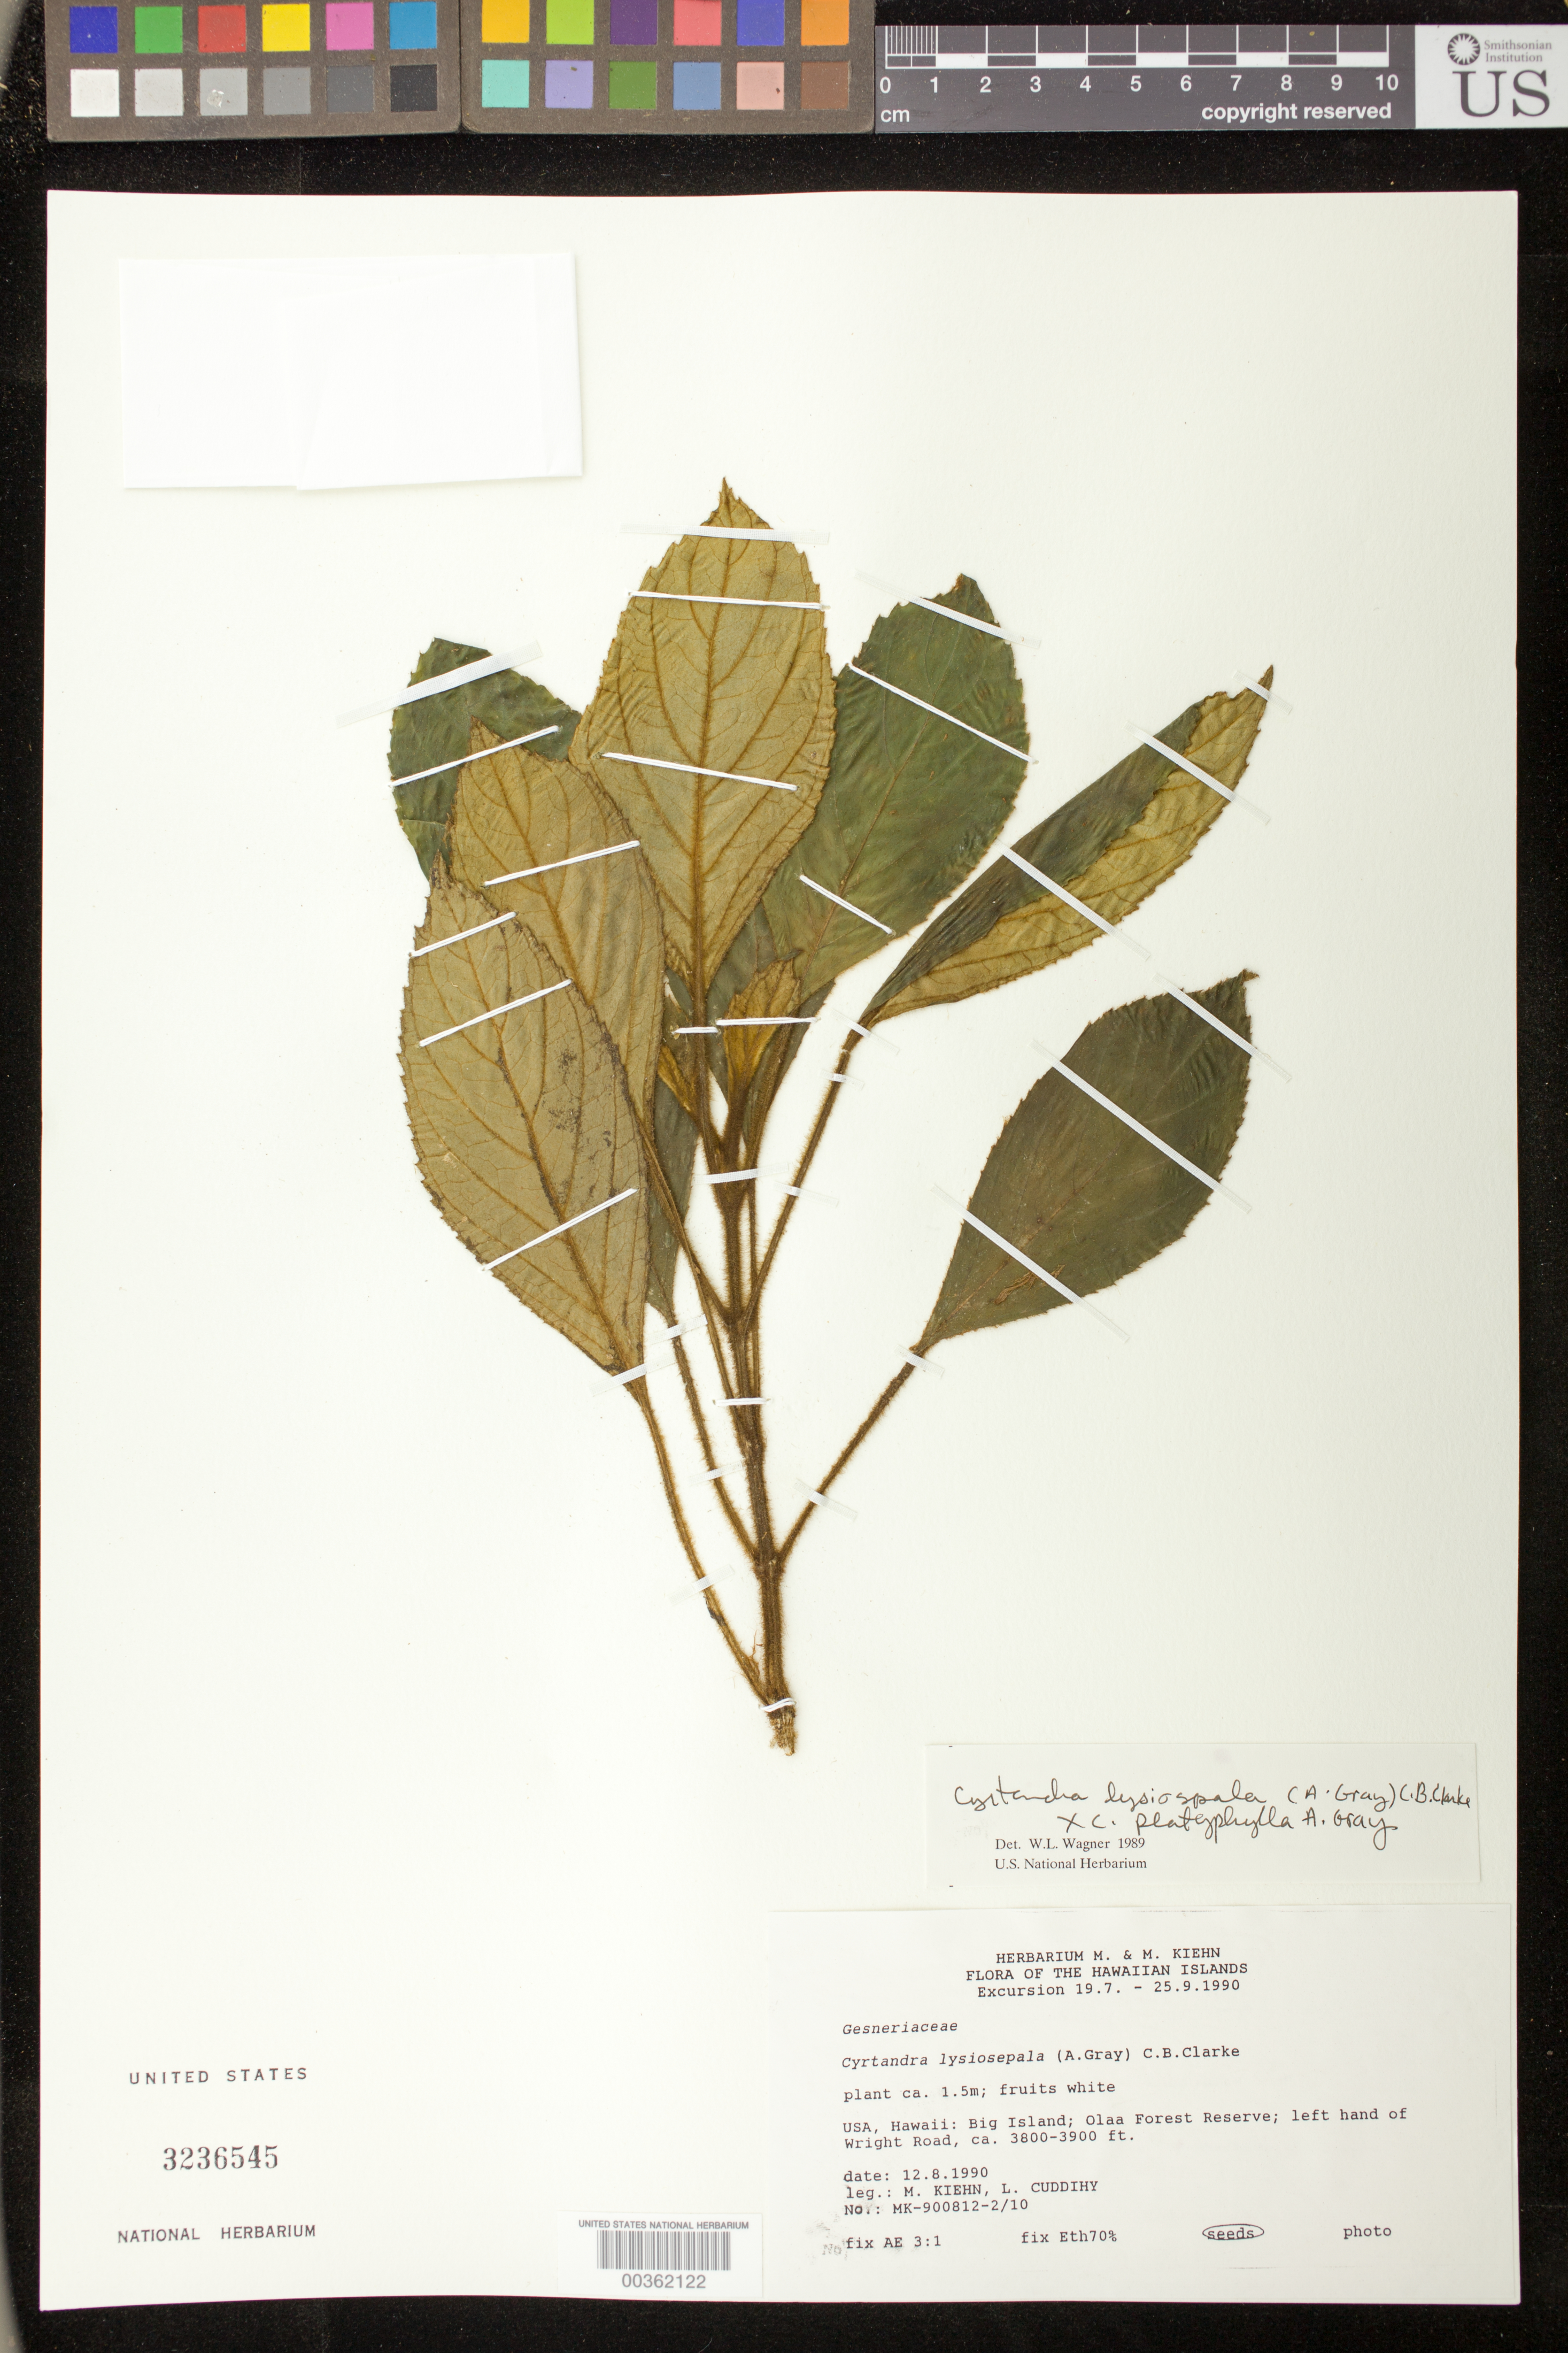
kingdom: Plantae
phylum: Tracheophyta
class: Magnoliopsida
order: Lamiales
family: Gesneriaceae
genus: Cyrtandra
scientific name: Cyrtandra lysiosepala x C. platyphylla A. Gray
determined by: Wagner, W. L., (BOT), Smithsonian Institution - National Museum of Natural History (UNITED STATES)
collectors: M. Kiehn & L. Cuddihy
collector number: MK- 900812 -2/10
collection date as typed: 12 Aug 1990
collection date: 1990-08-12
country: United States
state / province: Hawaii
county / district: Hawaii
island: Hawaii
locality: Big Island; Olaa Forest Reserve; left hand of Wright Road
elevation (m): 1158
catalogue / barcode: US 3236545